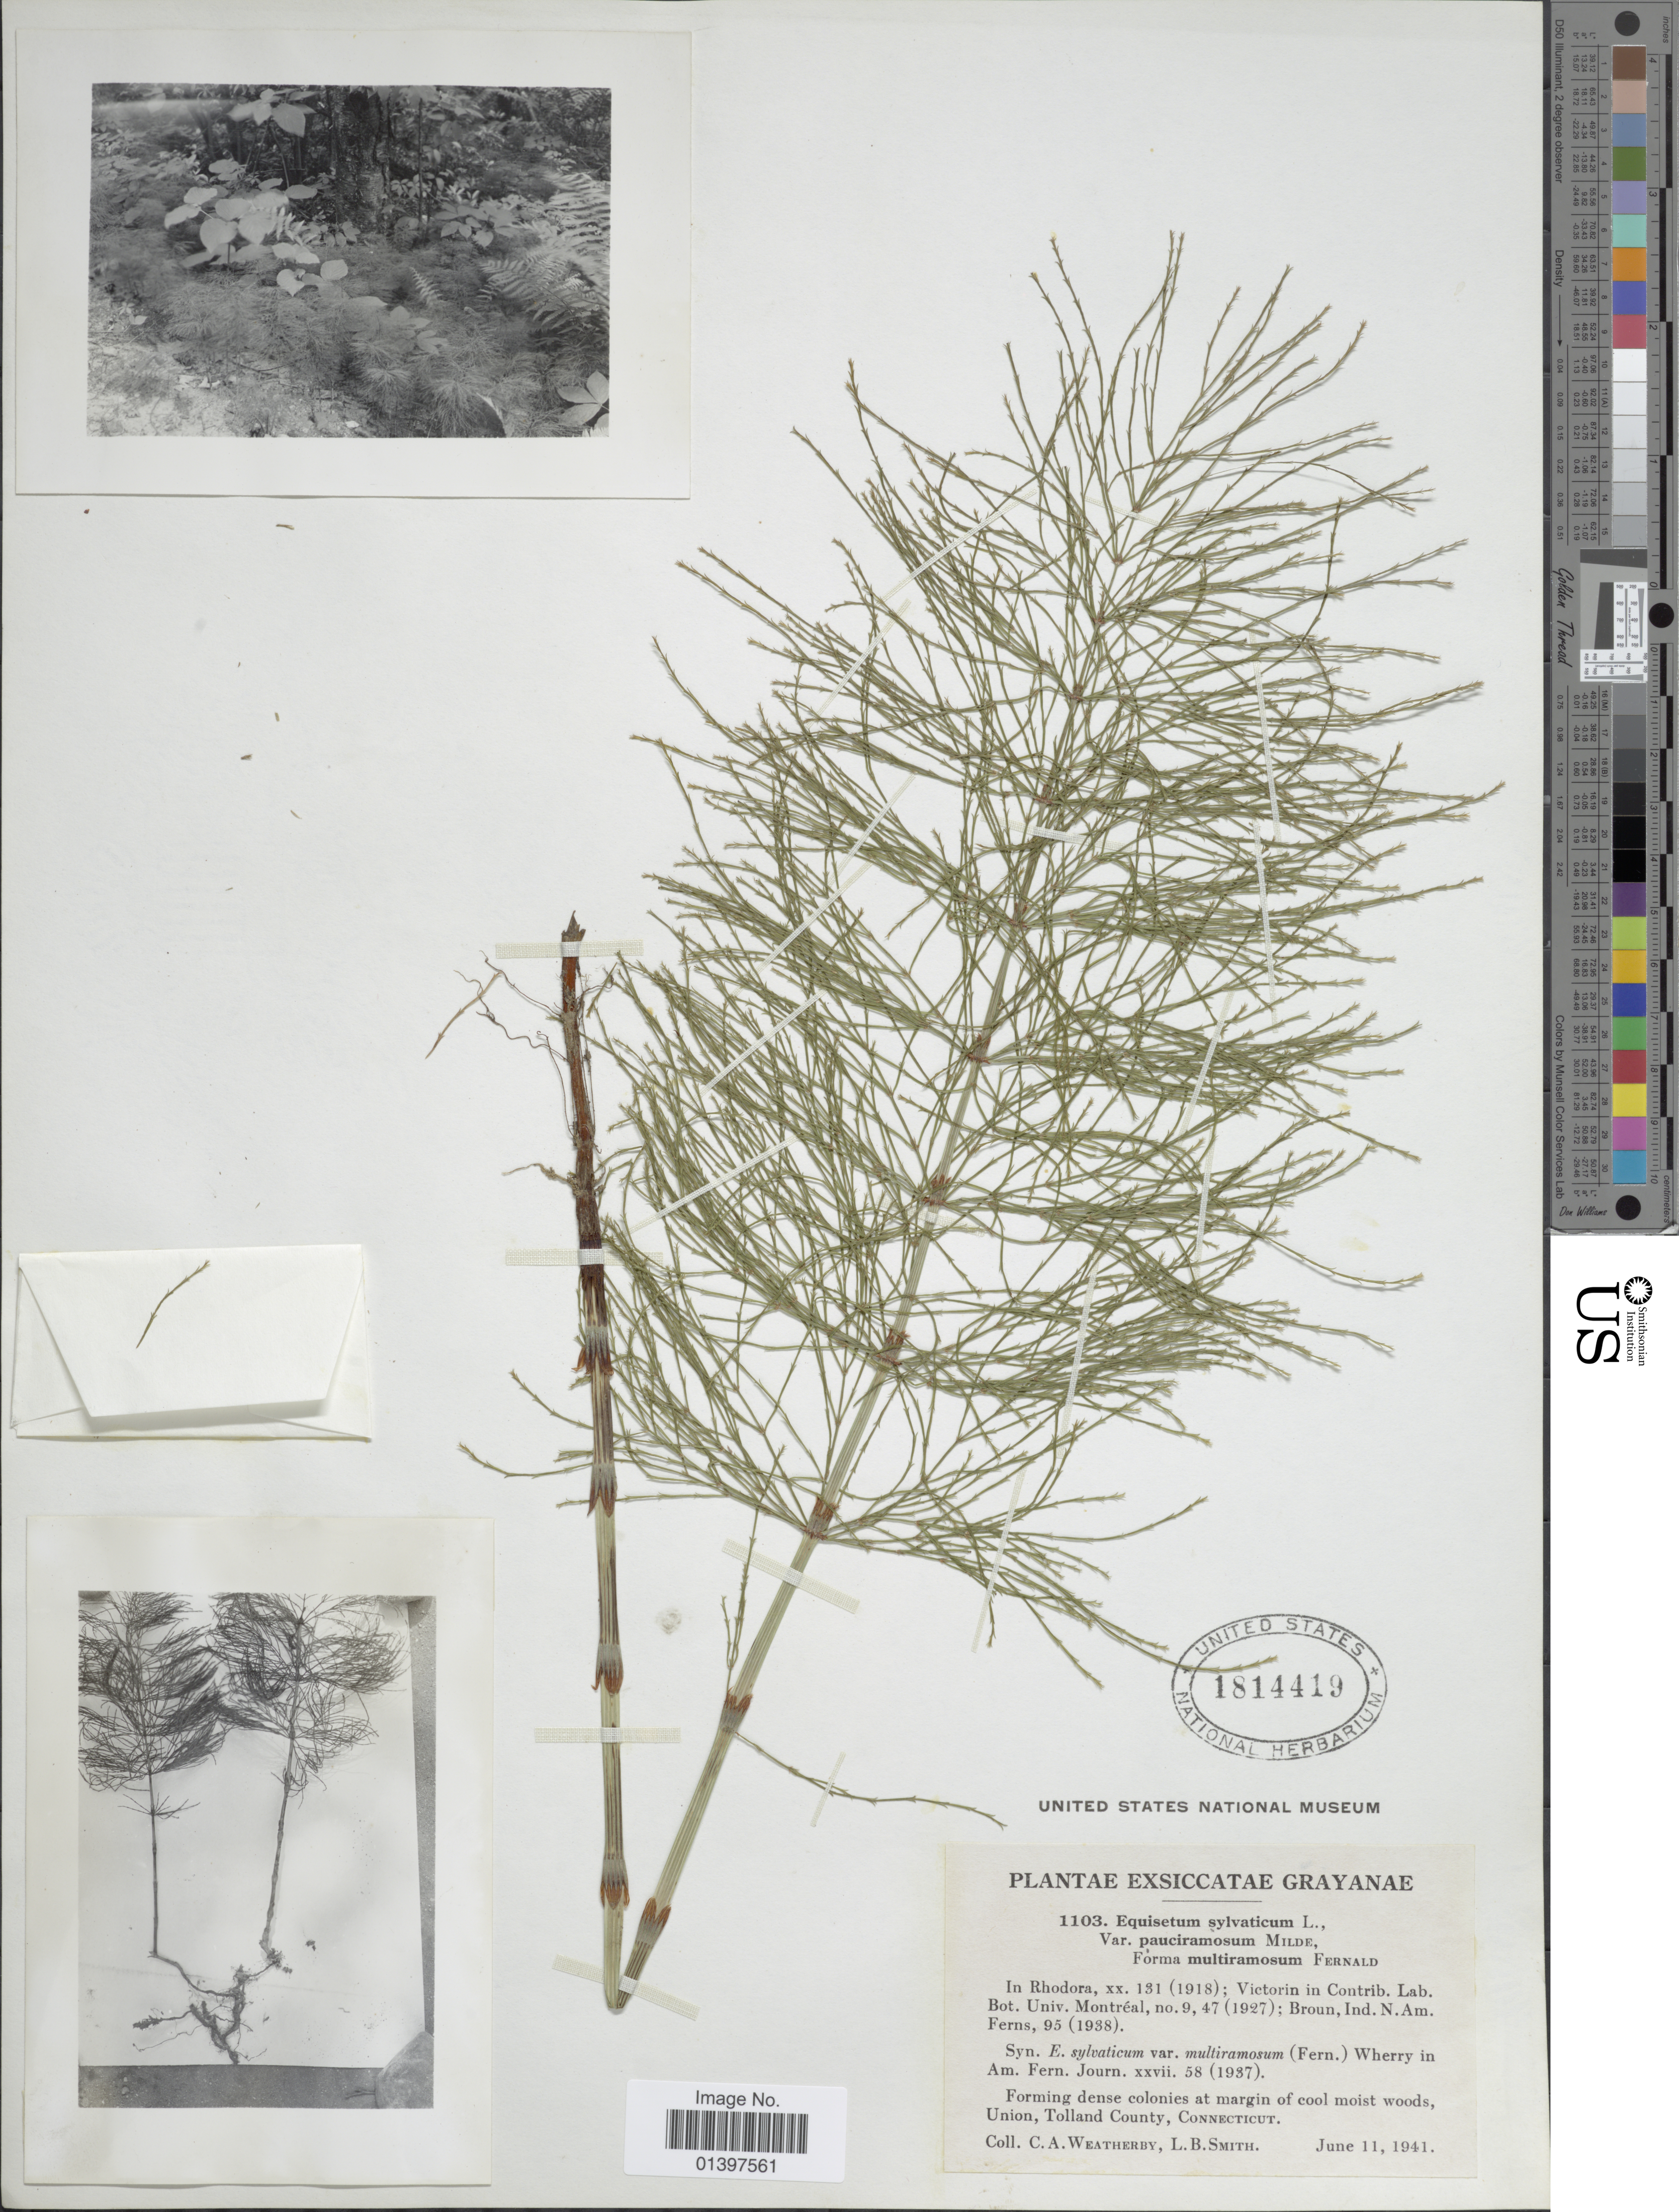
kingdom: Plantae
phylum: Tracheophyta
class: Polypodiopsida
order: Equisetales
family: Equisetaceae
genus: Equisetum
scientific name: Equisetum sylvaticum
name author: L.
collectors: C. A. Weatherby & L. Smith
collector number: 1103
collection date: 1941-06-11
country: United States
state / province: Connecticut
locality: Forming dens colonies at margin of cool moist woods, Union Tolland County, Connecticut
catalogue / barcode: US 1814419